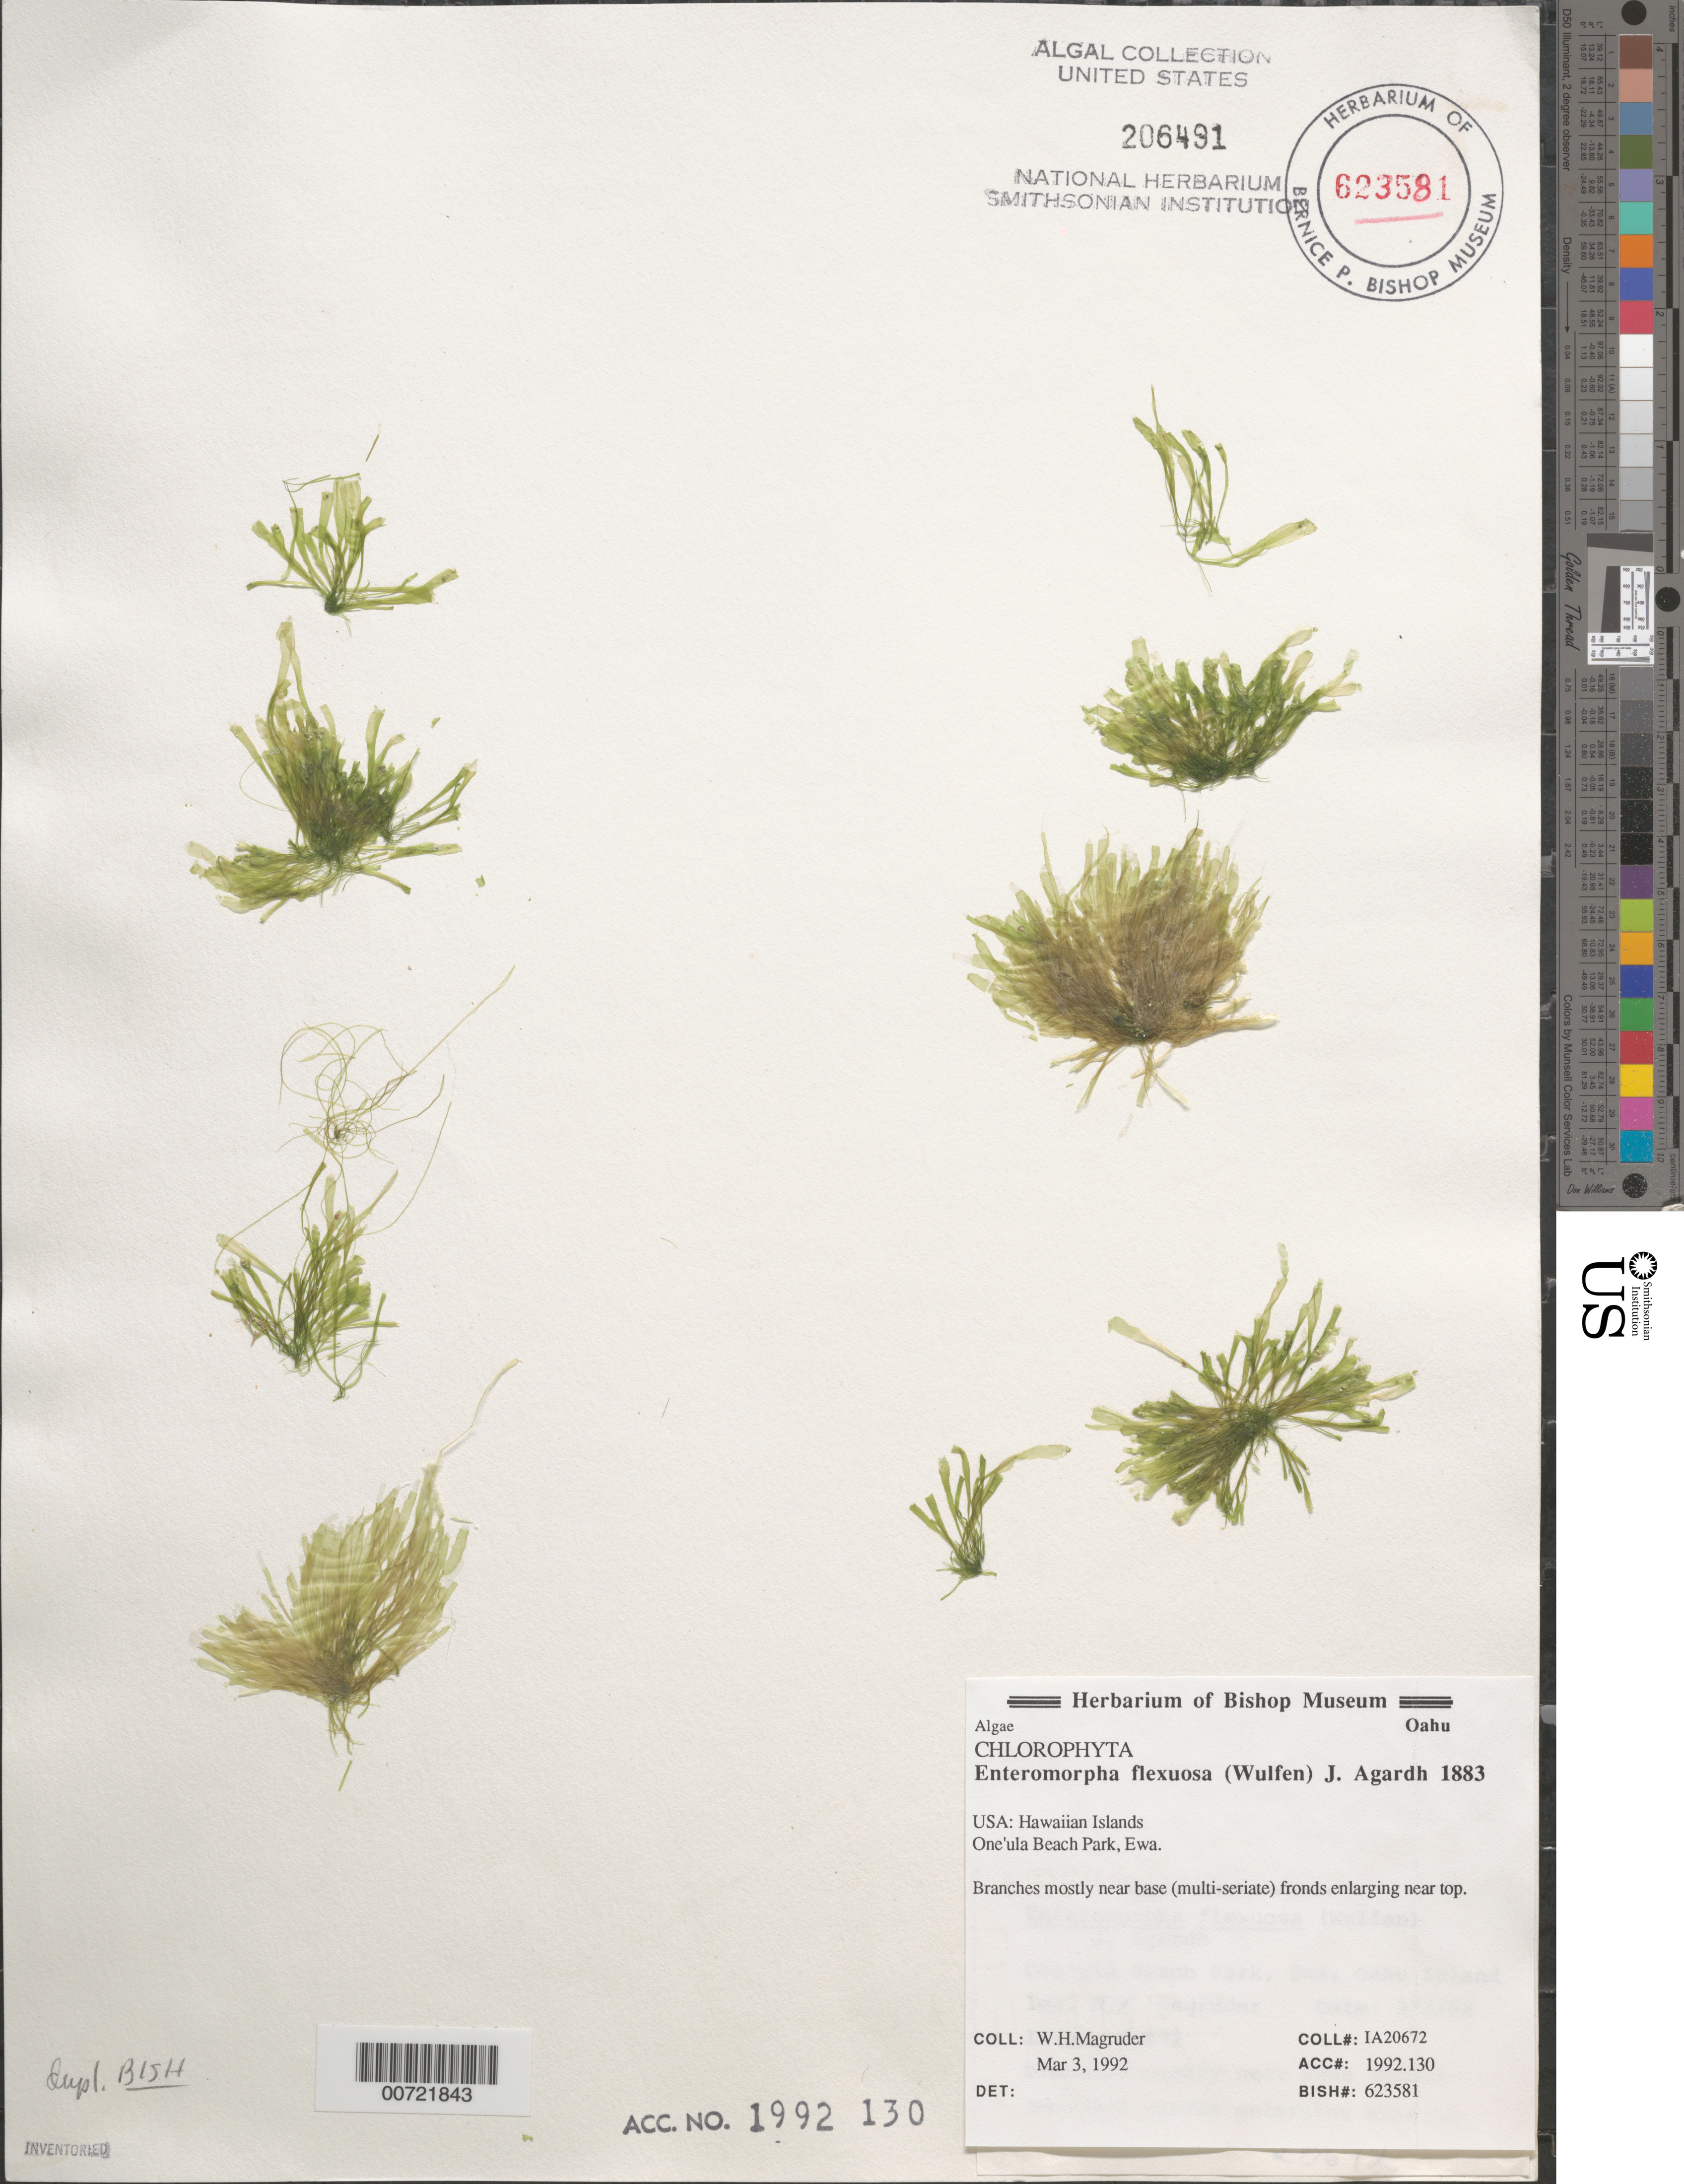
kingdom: Plantae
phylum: Chlorophyta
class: Ulvophyceae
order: Ulvales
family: Ulvaceae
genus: Ulva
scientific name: Ulva flexuosa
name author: Wulfen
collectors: W. Magruder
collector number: IAA 20672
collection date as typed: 03 Mar 1992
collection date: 1992-03-03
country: United States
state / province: Hawaii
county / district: Honolulu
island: Oahu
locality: One'ula Beach Park, Ewa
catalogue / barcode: US 206491